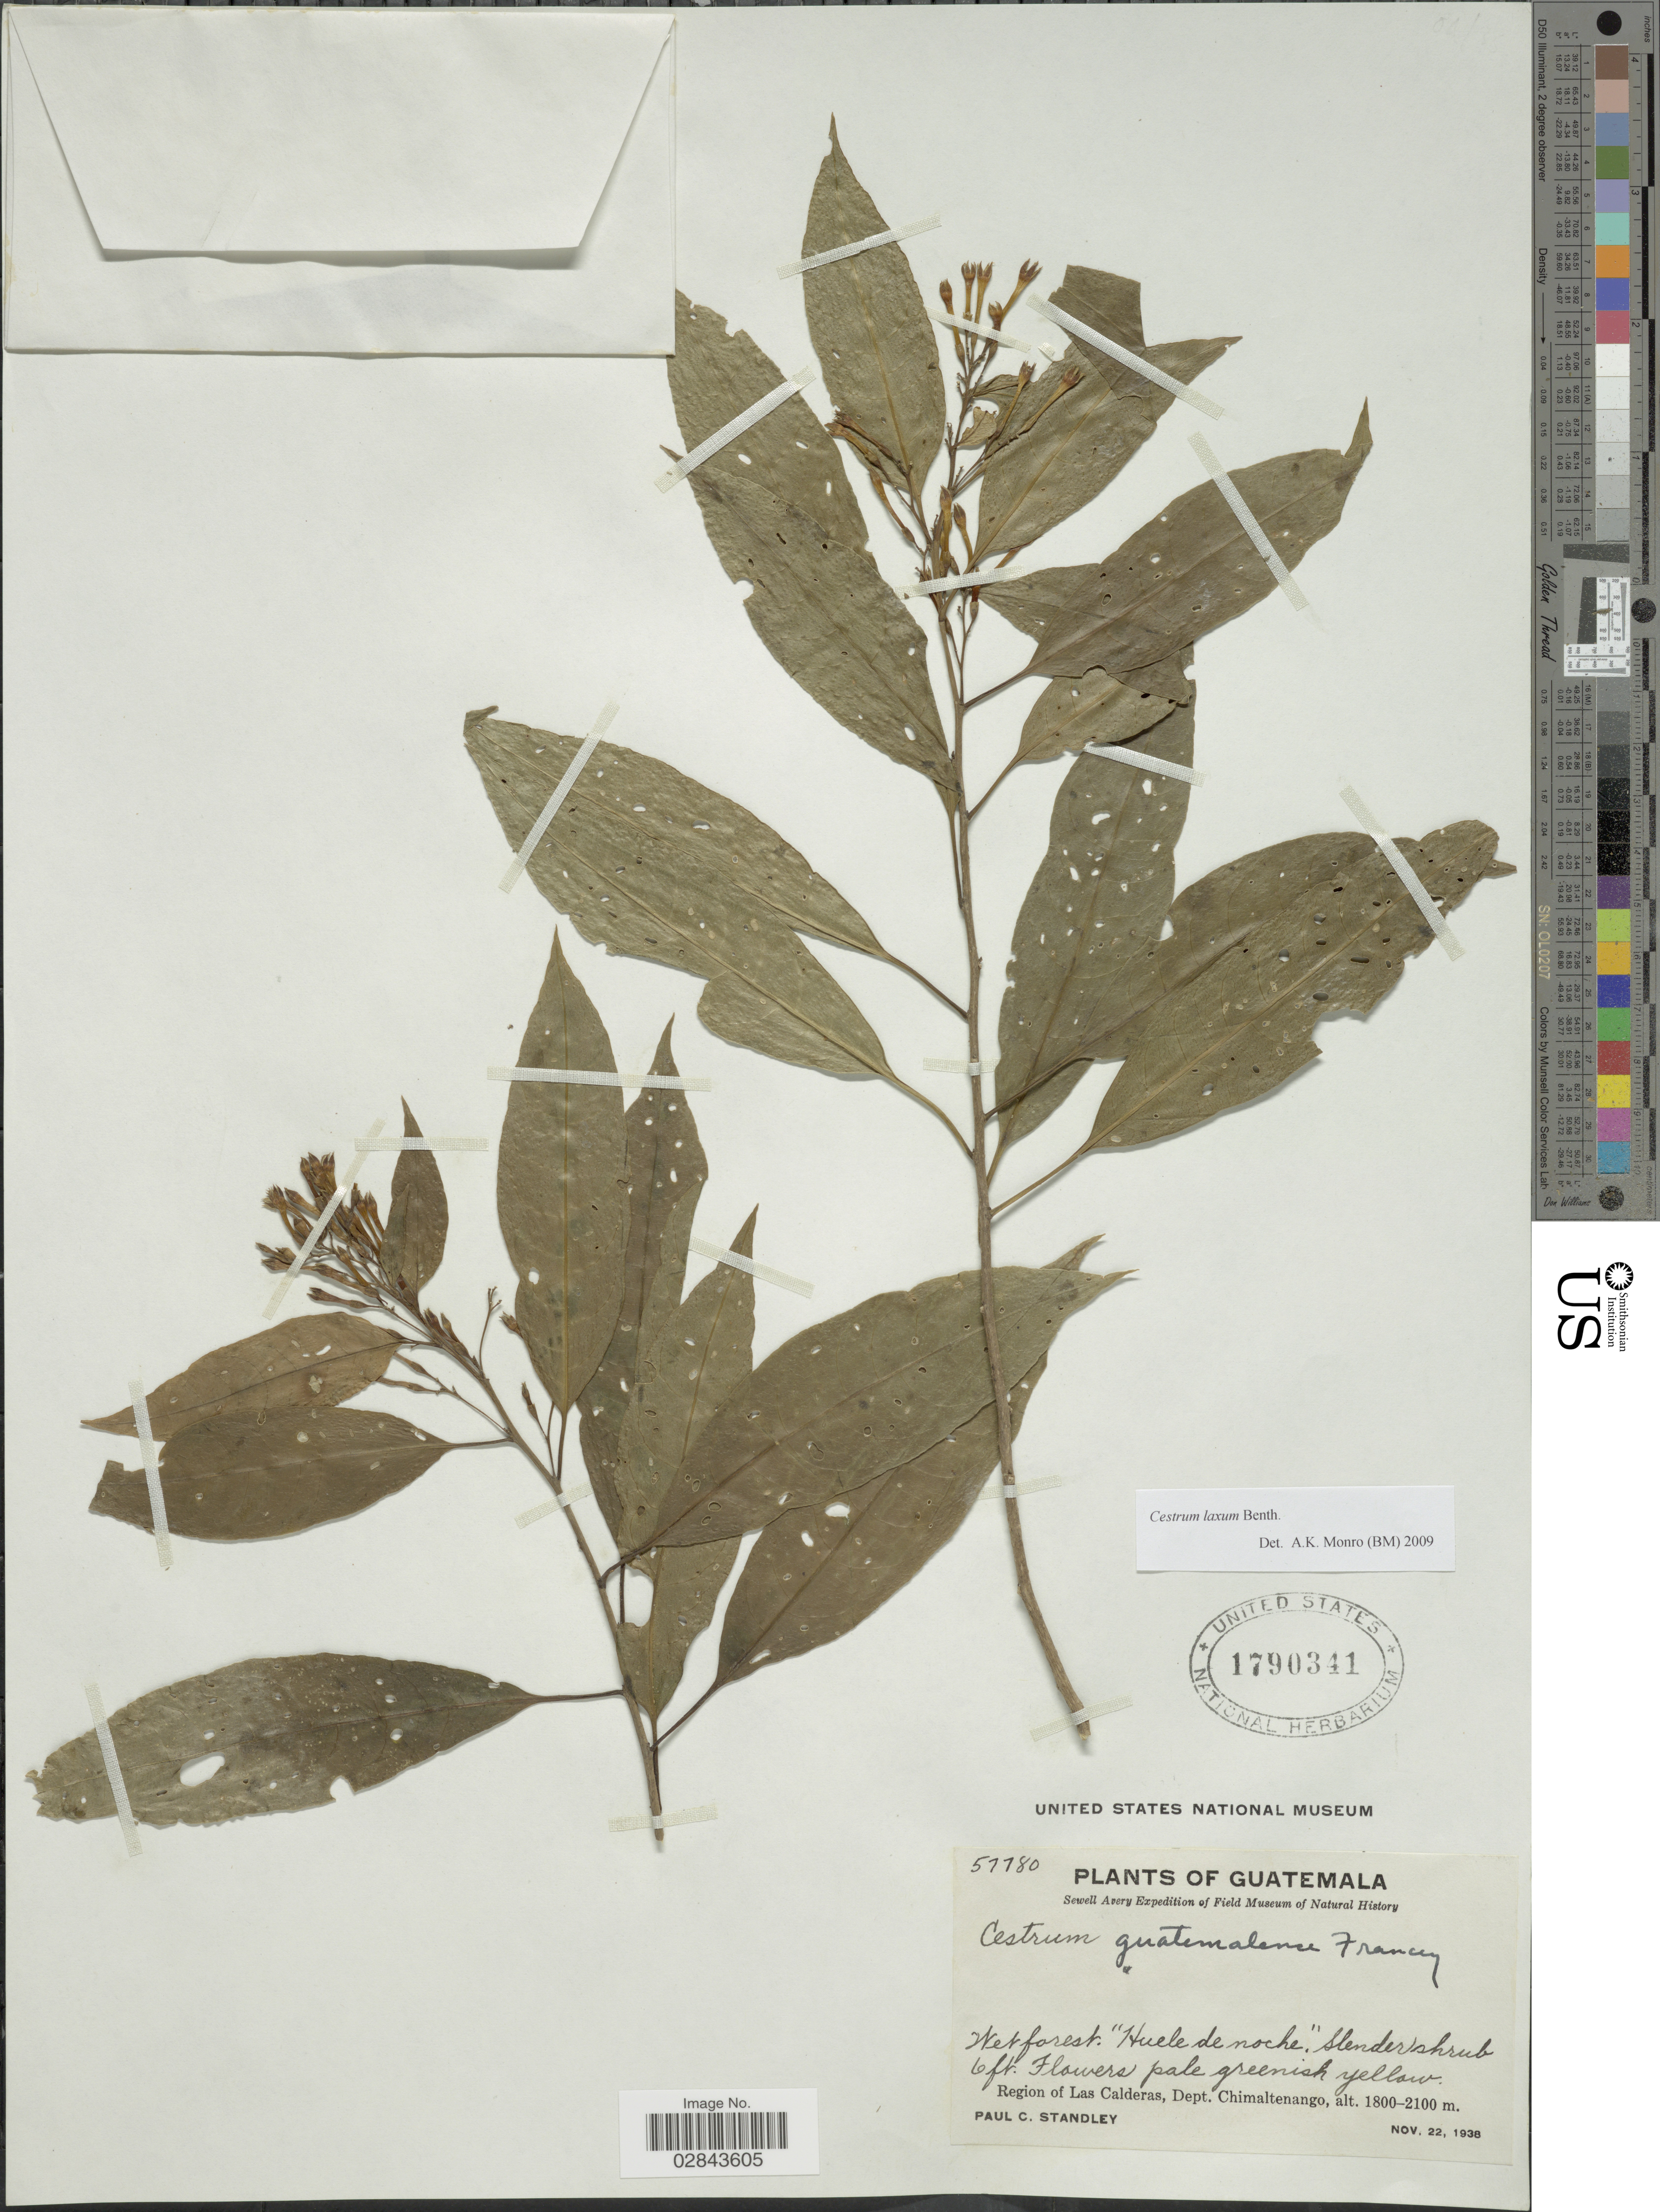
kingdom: Plantae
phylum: Tracheophyta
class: Magnoliopsida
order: Solanales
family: Solanaceae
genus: Cestrum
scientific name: Cestrum laxum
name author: Benth.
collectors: P. C. Standley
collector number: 57780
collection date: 1938-11-22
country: Guatemala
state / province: Chimaltenango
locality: Region of Las Calderas, Dept. Chimaltenango.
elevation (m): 1800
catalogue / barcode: US 1790341